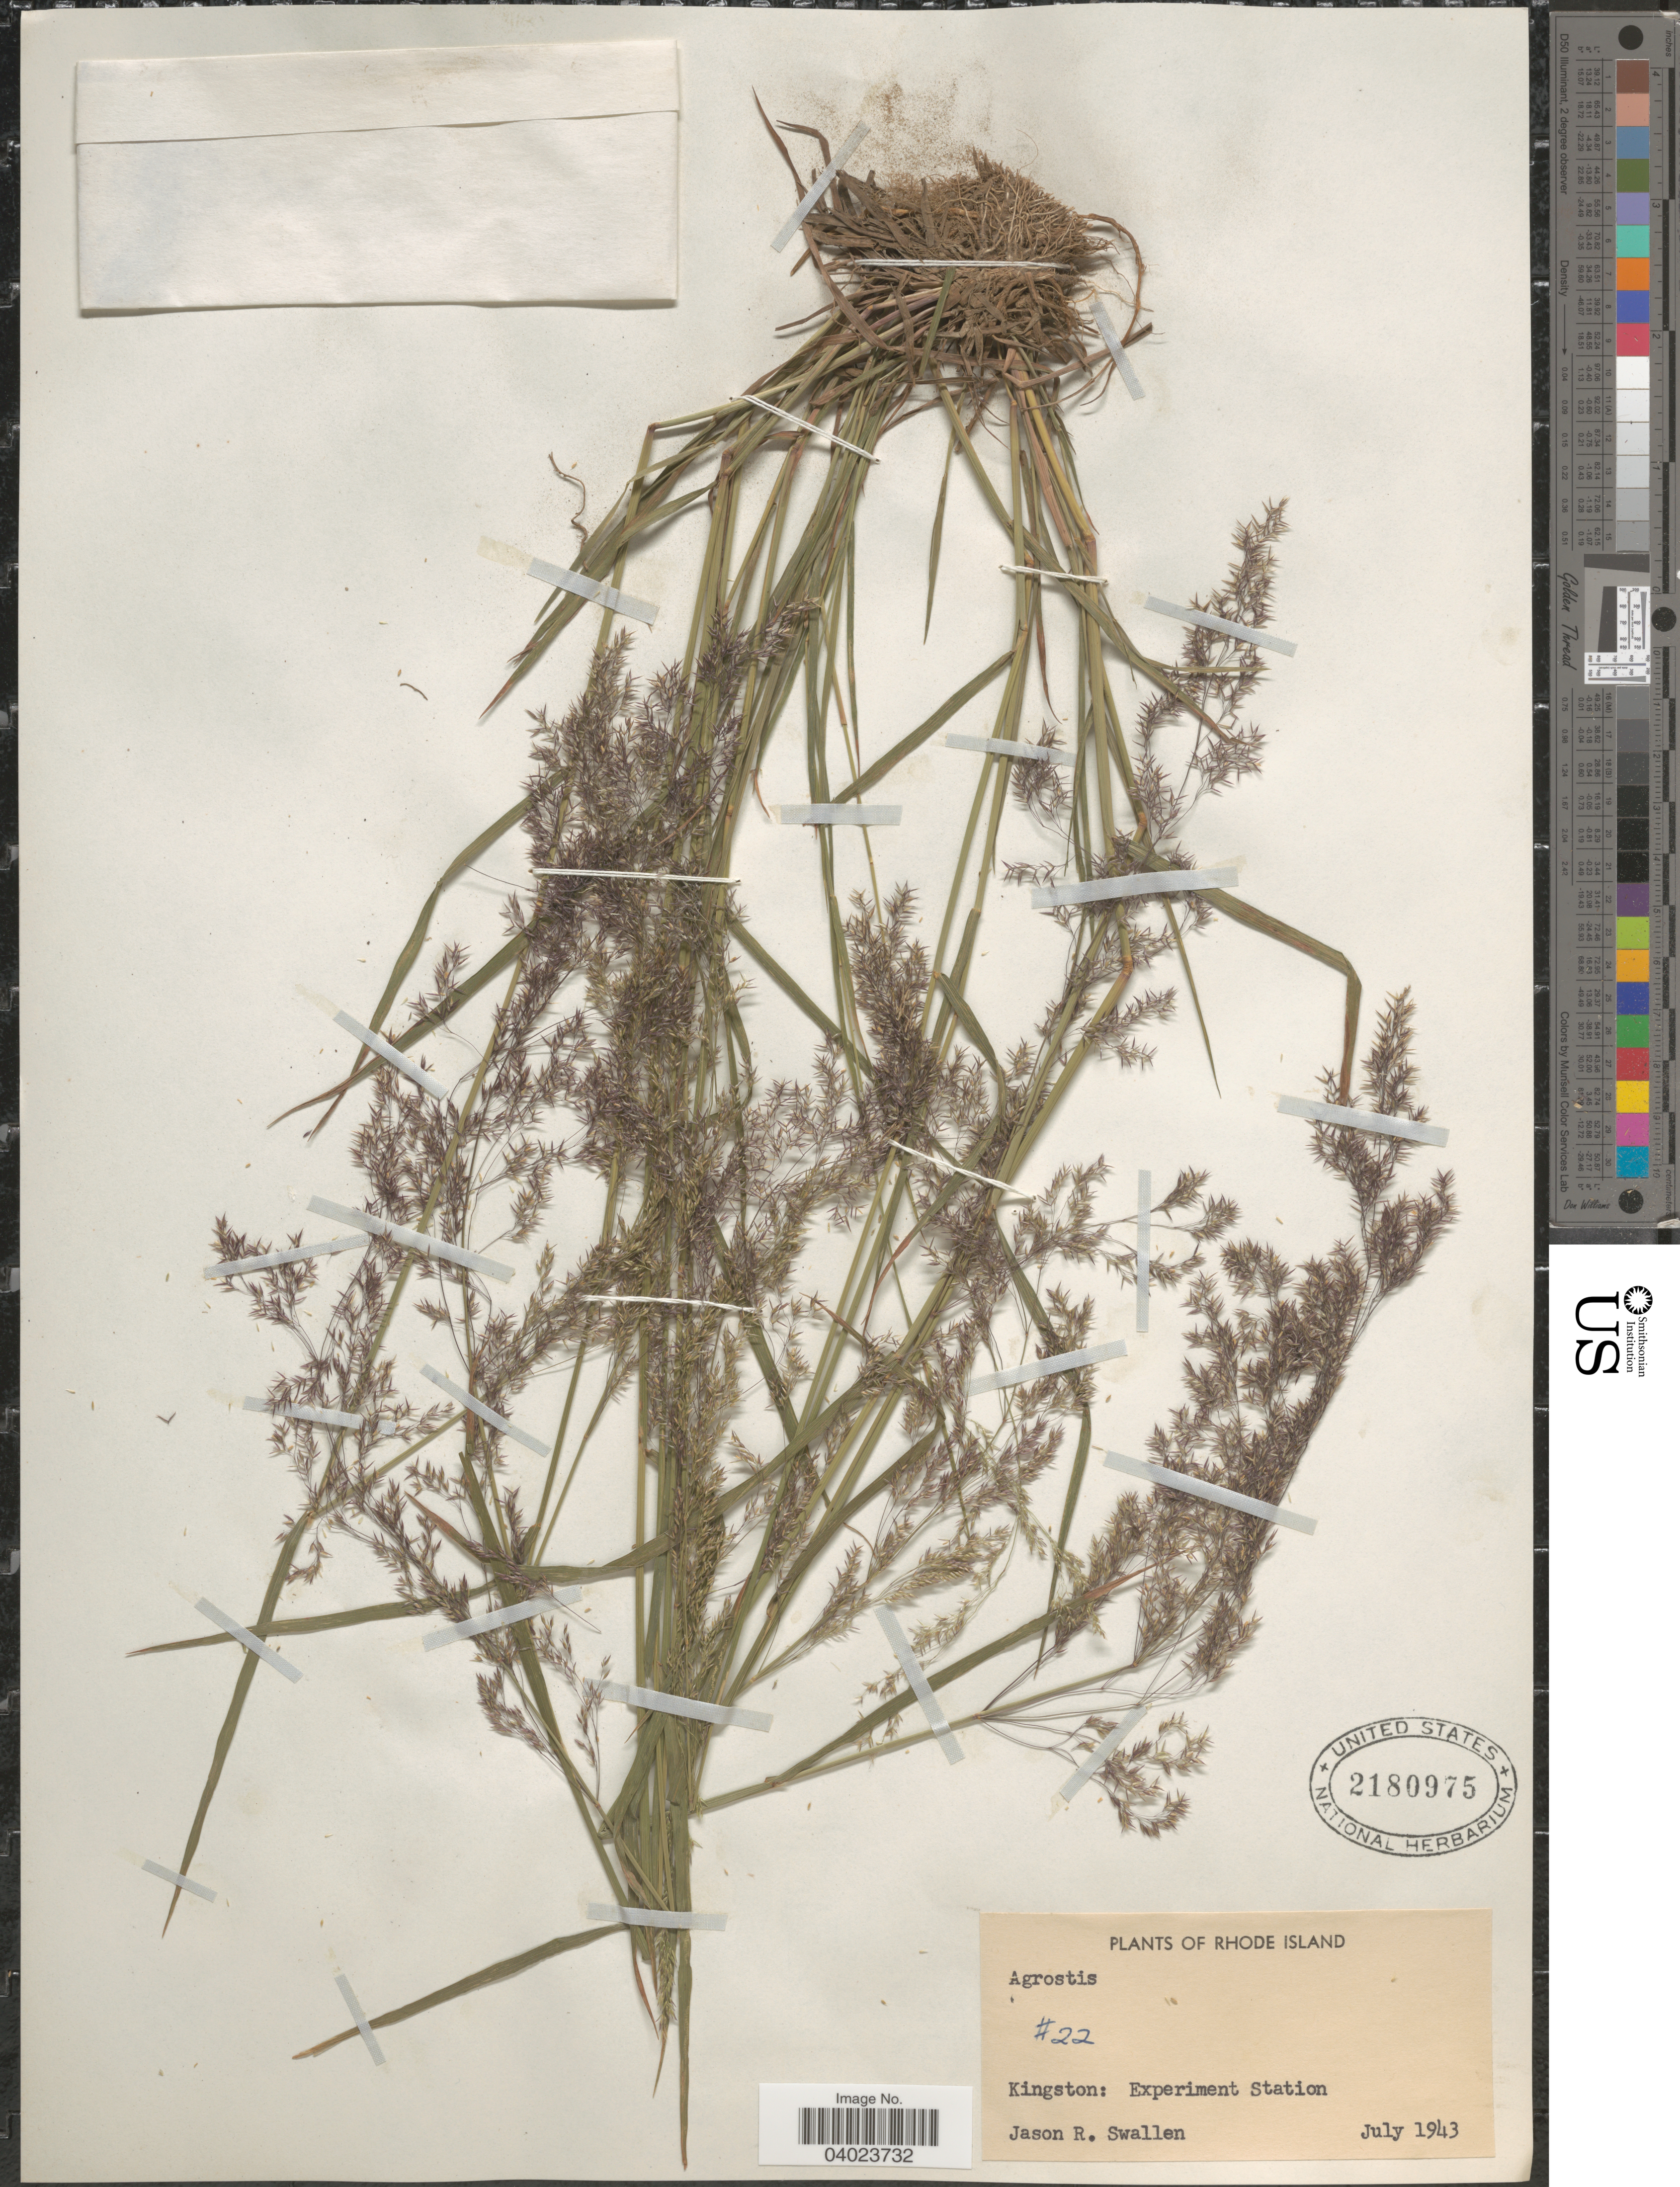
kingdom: Plantae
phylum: Tracheophyta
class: Liliopsida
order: Poales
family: Poaceae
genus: Agrostis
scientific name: Agrostis sp.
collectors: J. R. Swallen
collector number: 22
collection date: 1943-07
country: United States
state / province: Rhode Island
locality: Kingston: Experiment Station.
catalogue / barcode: US 2180975